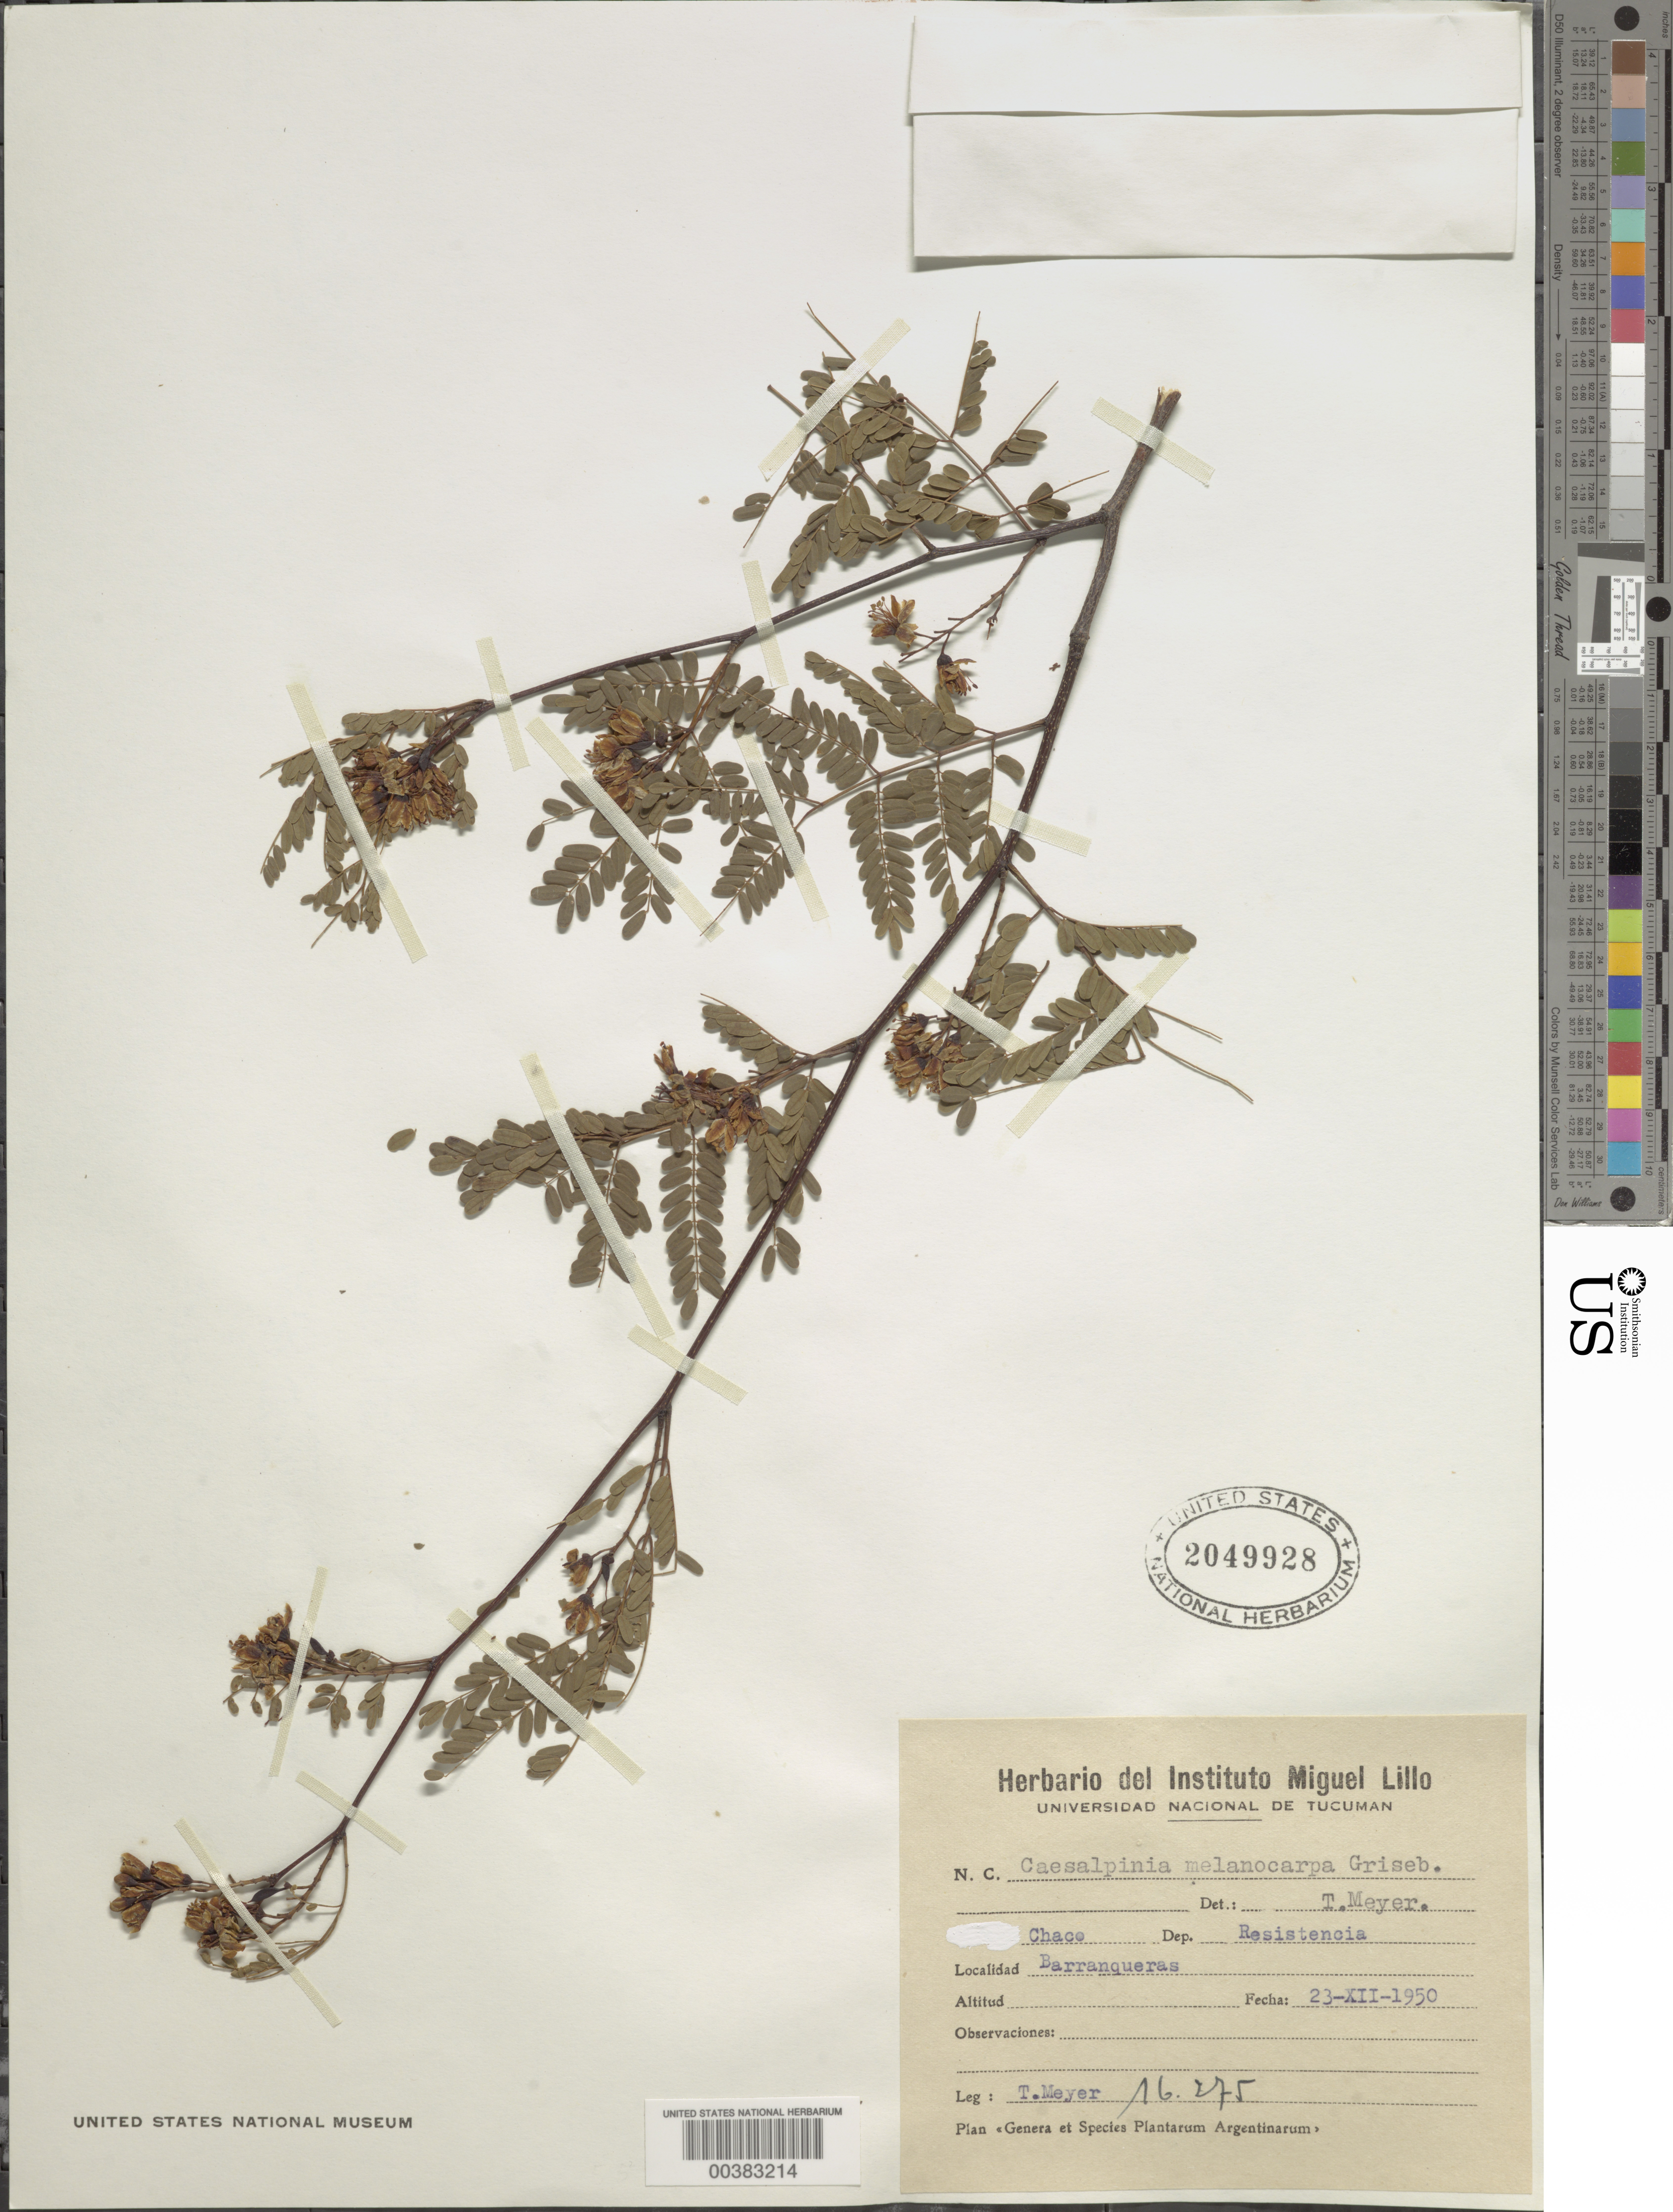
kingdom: Plantae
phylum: Tracheophyta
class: Magnoliopsida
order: Fabales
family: Fabaceae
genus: Libidibia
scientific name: Libidibia paraguariensis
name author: (Parodi) G.P. Lewis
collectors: T. Meyer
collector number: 16275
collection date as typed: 23 Dec 1950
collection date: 1950-12-23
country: Argentina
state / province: Chaco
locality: Dept. Resistencia (?), Barranqueras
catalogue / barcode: US 2049928